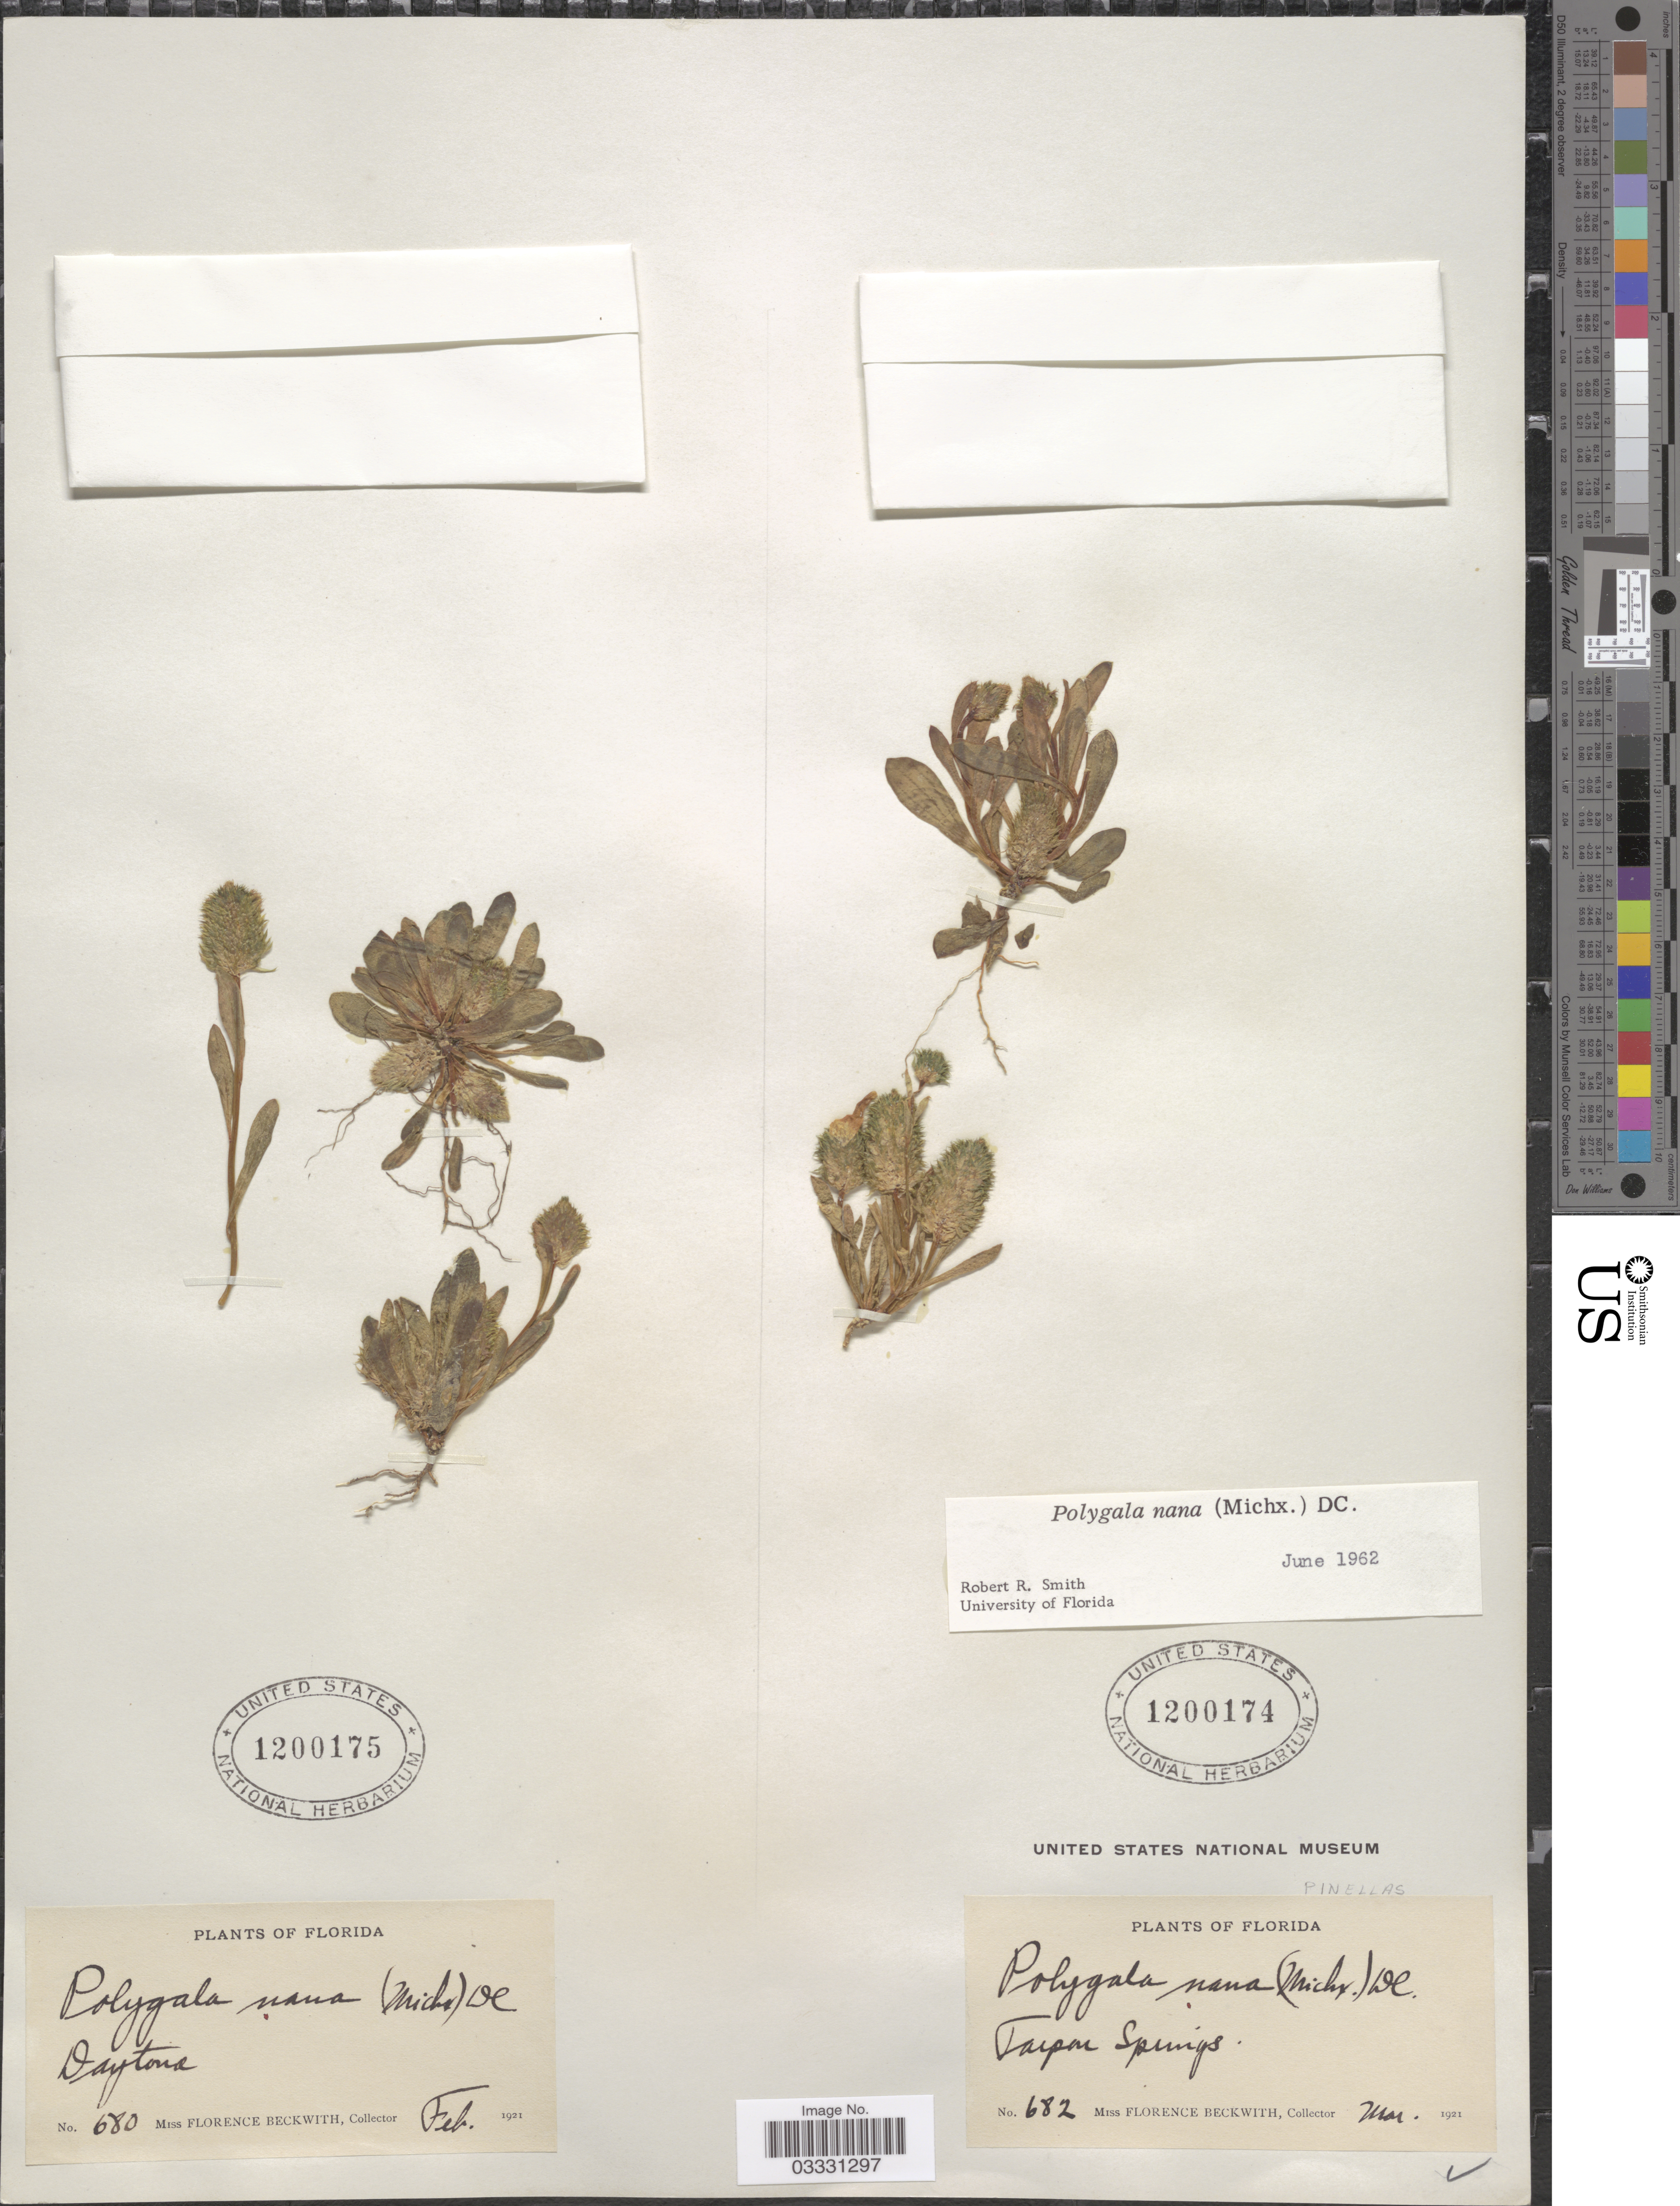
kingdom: Plantae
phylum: Tracheophyta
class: Magnoliopsida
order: Fabales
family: Polygalaceae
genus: Polygala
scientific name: Polygala nana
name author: (Michx.) DC.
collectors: F. Beckwith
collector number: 680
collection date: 1921-02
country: United States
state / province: Florida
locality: Daytona.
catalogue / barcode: US 1200175